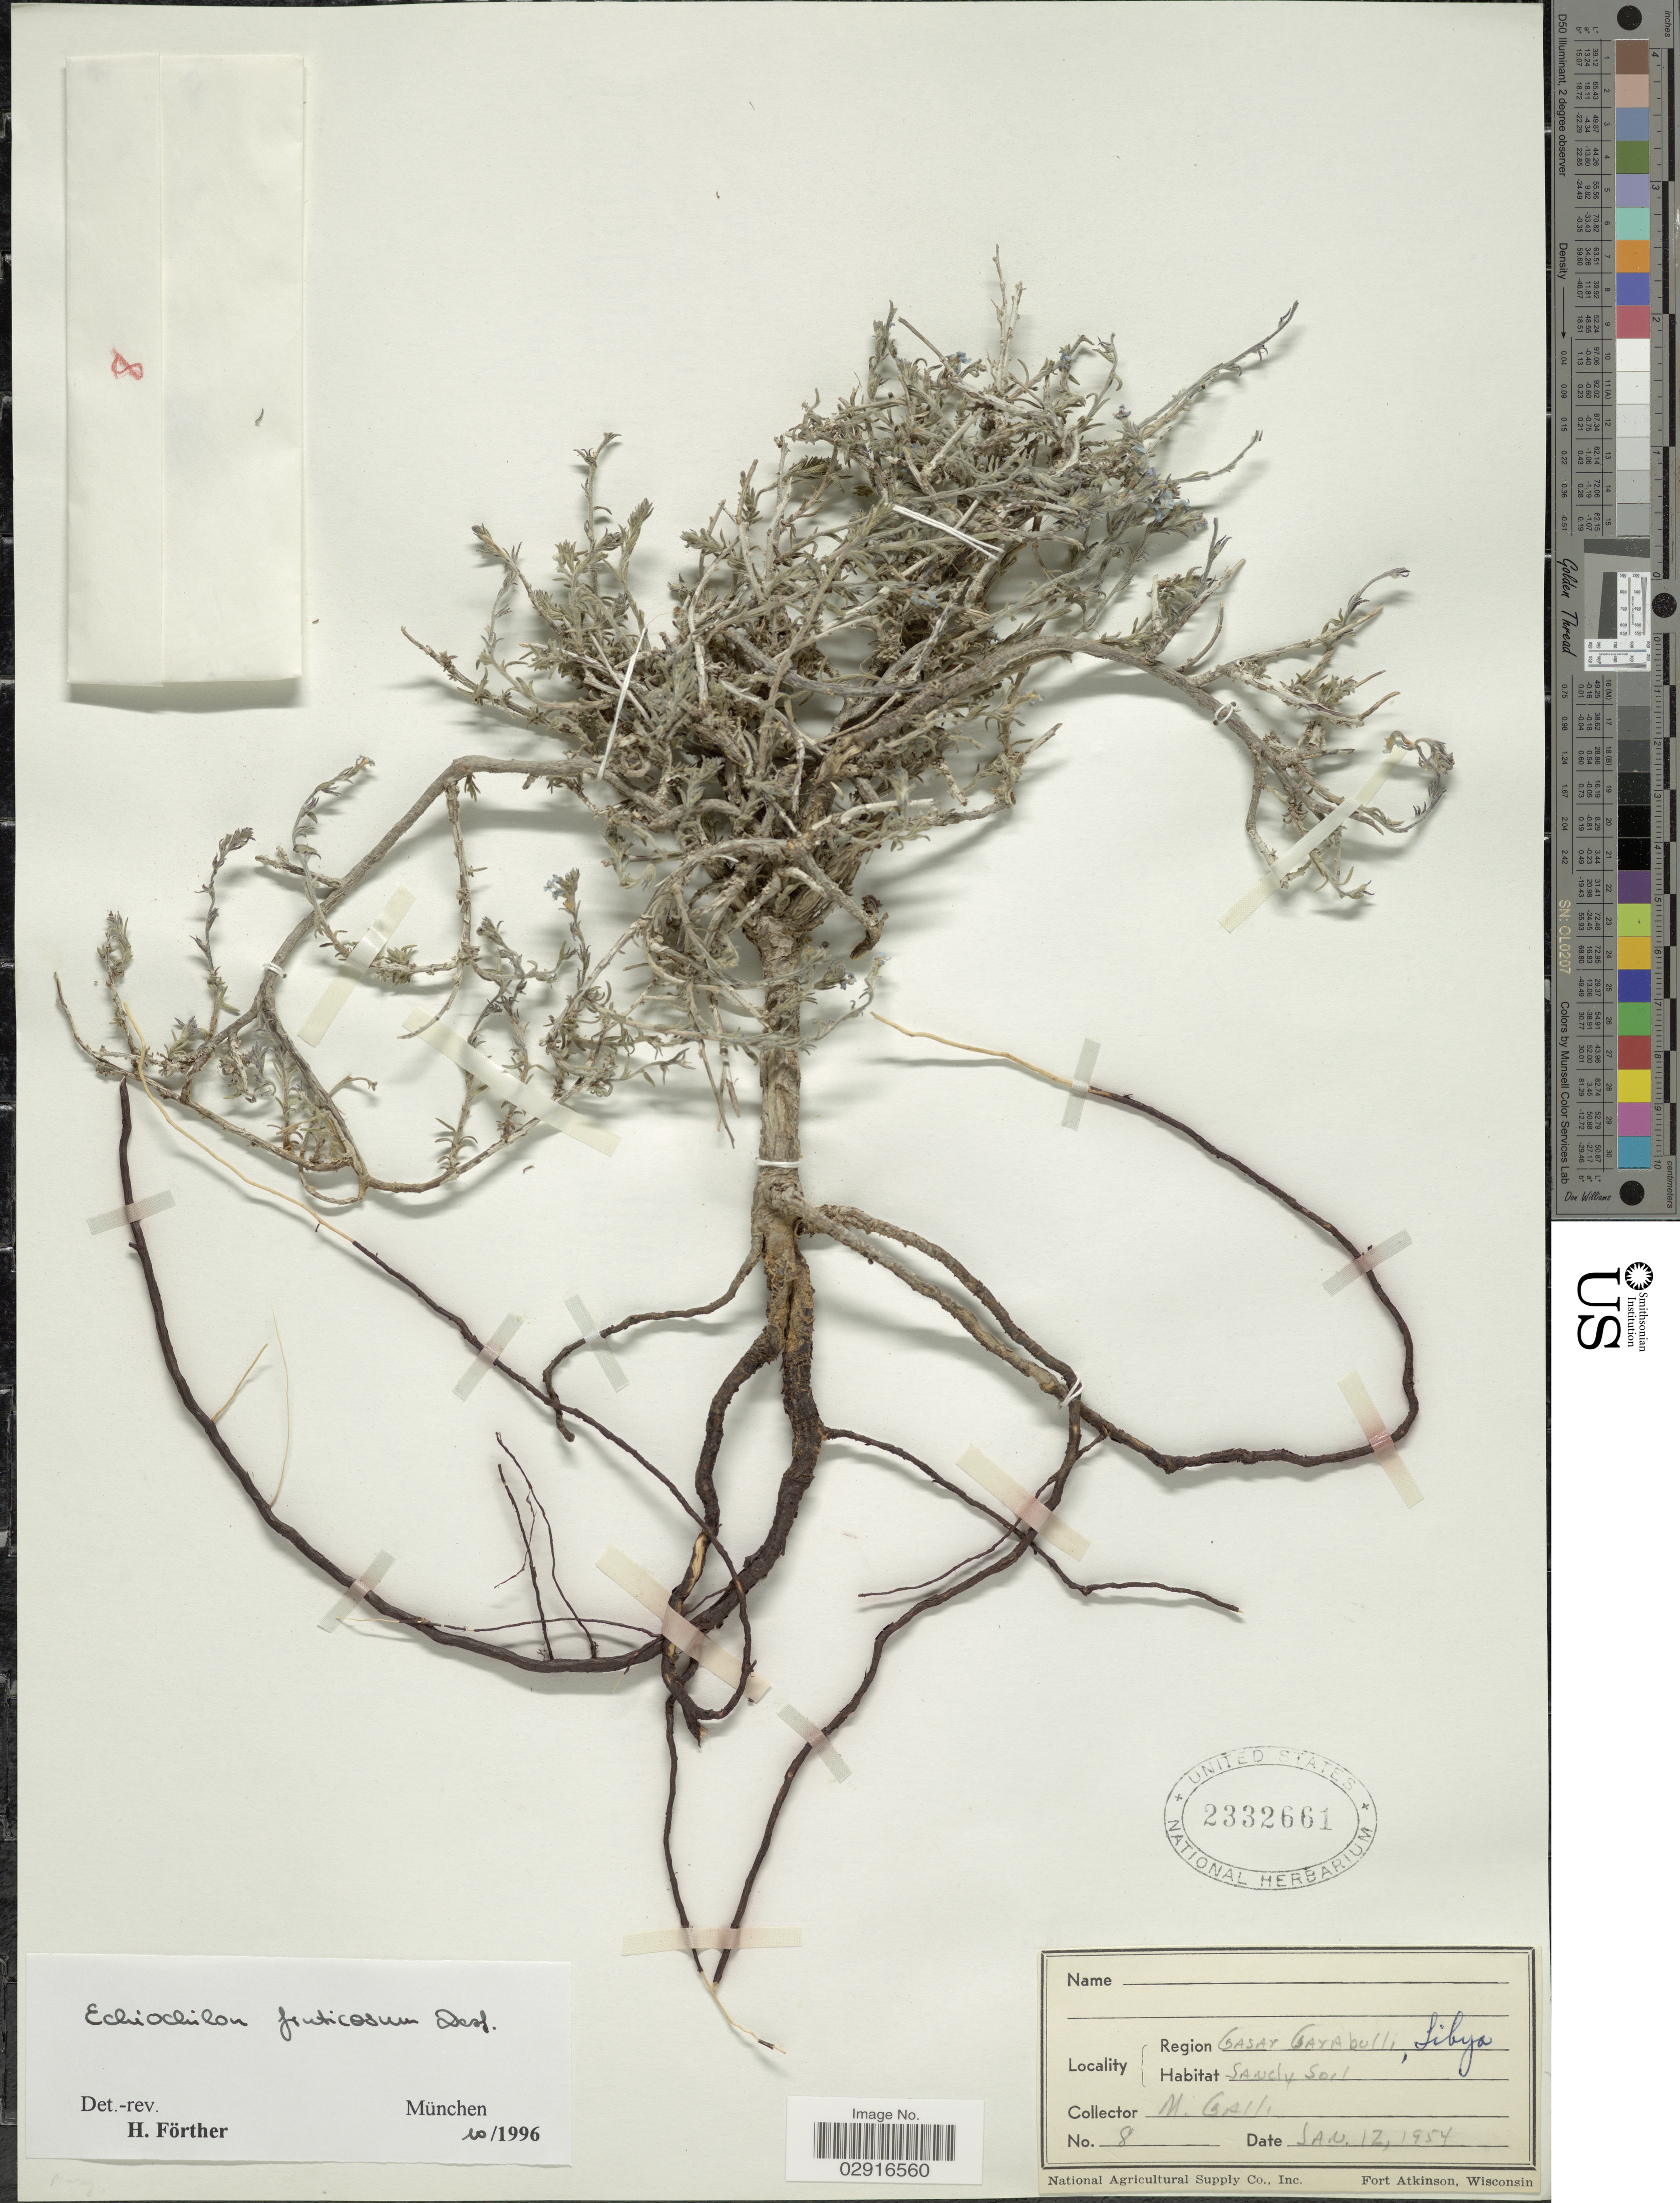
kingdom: Plantae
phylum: Tracheophyta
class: Magnoliopsida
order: Boraginales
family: Boraginaceae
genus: Echiochilon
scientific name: Echiochilon fruticosum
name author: Desf.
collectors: M. Galli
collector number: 8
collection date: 1954-01-12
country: Libya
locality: Gasar Garabulli.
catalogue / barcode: US 2332661